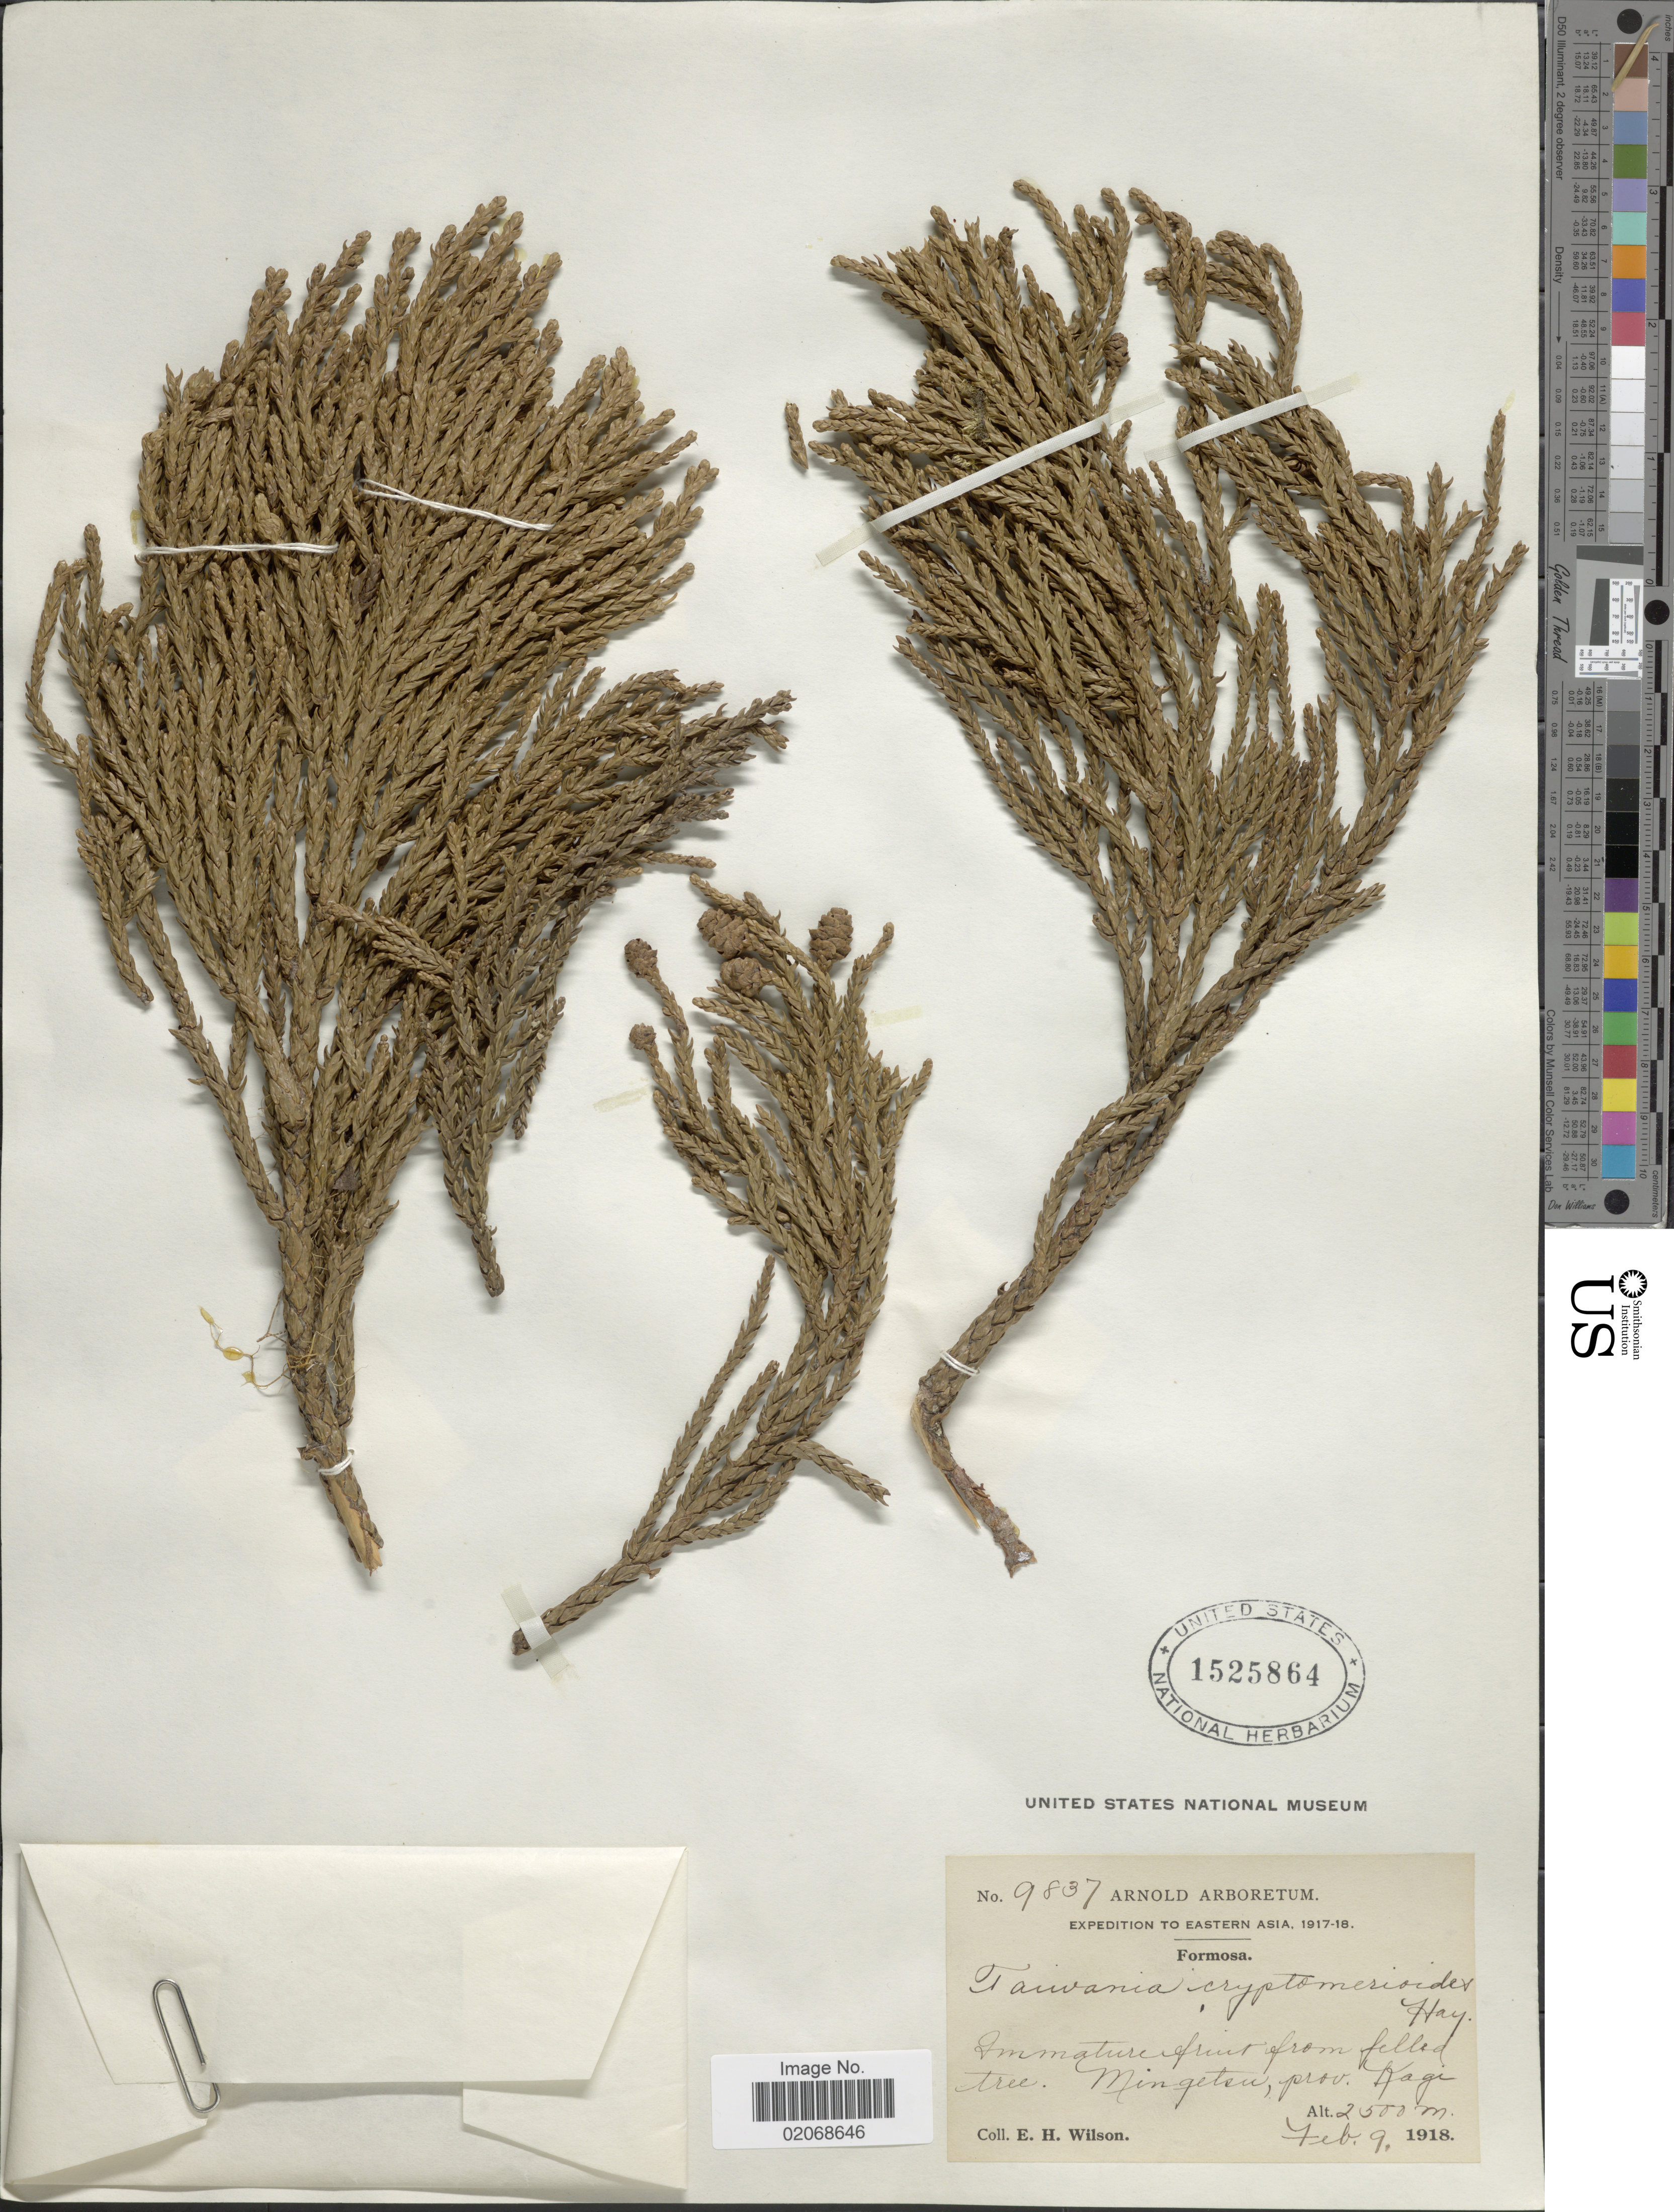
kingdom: Plantae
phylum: Tracheophyta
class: Pinopsida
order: Pinales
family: Cupressaceae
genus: Taiwania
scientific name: Taiwania cryptomerioides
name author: Hayata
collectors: E. Wilson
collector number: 9837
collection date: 1918-02-09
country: Taiwan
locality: Eastern Asia, Mingetsu, prov. Kagi, Formosa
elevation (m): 2500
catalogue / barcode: US 1525864